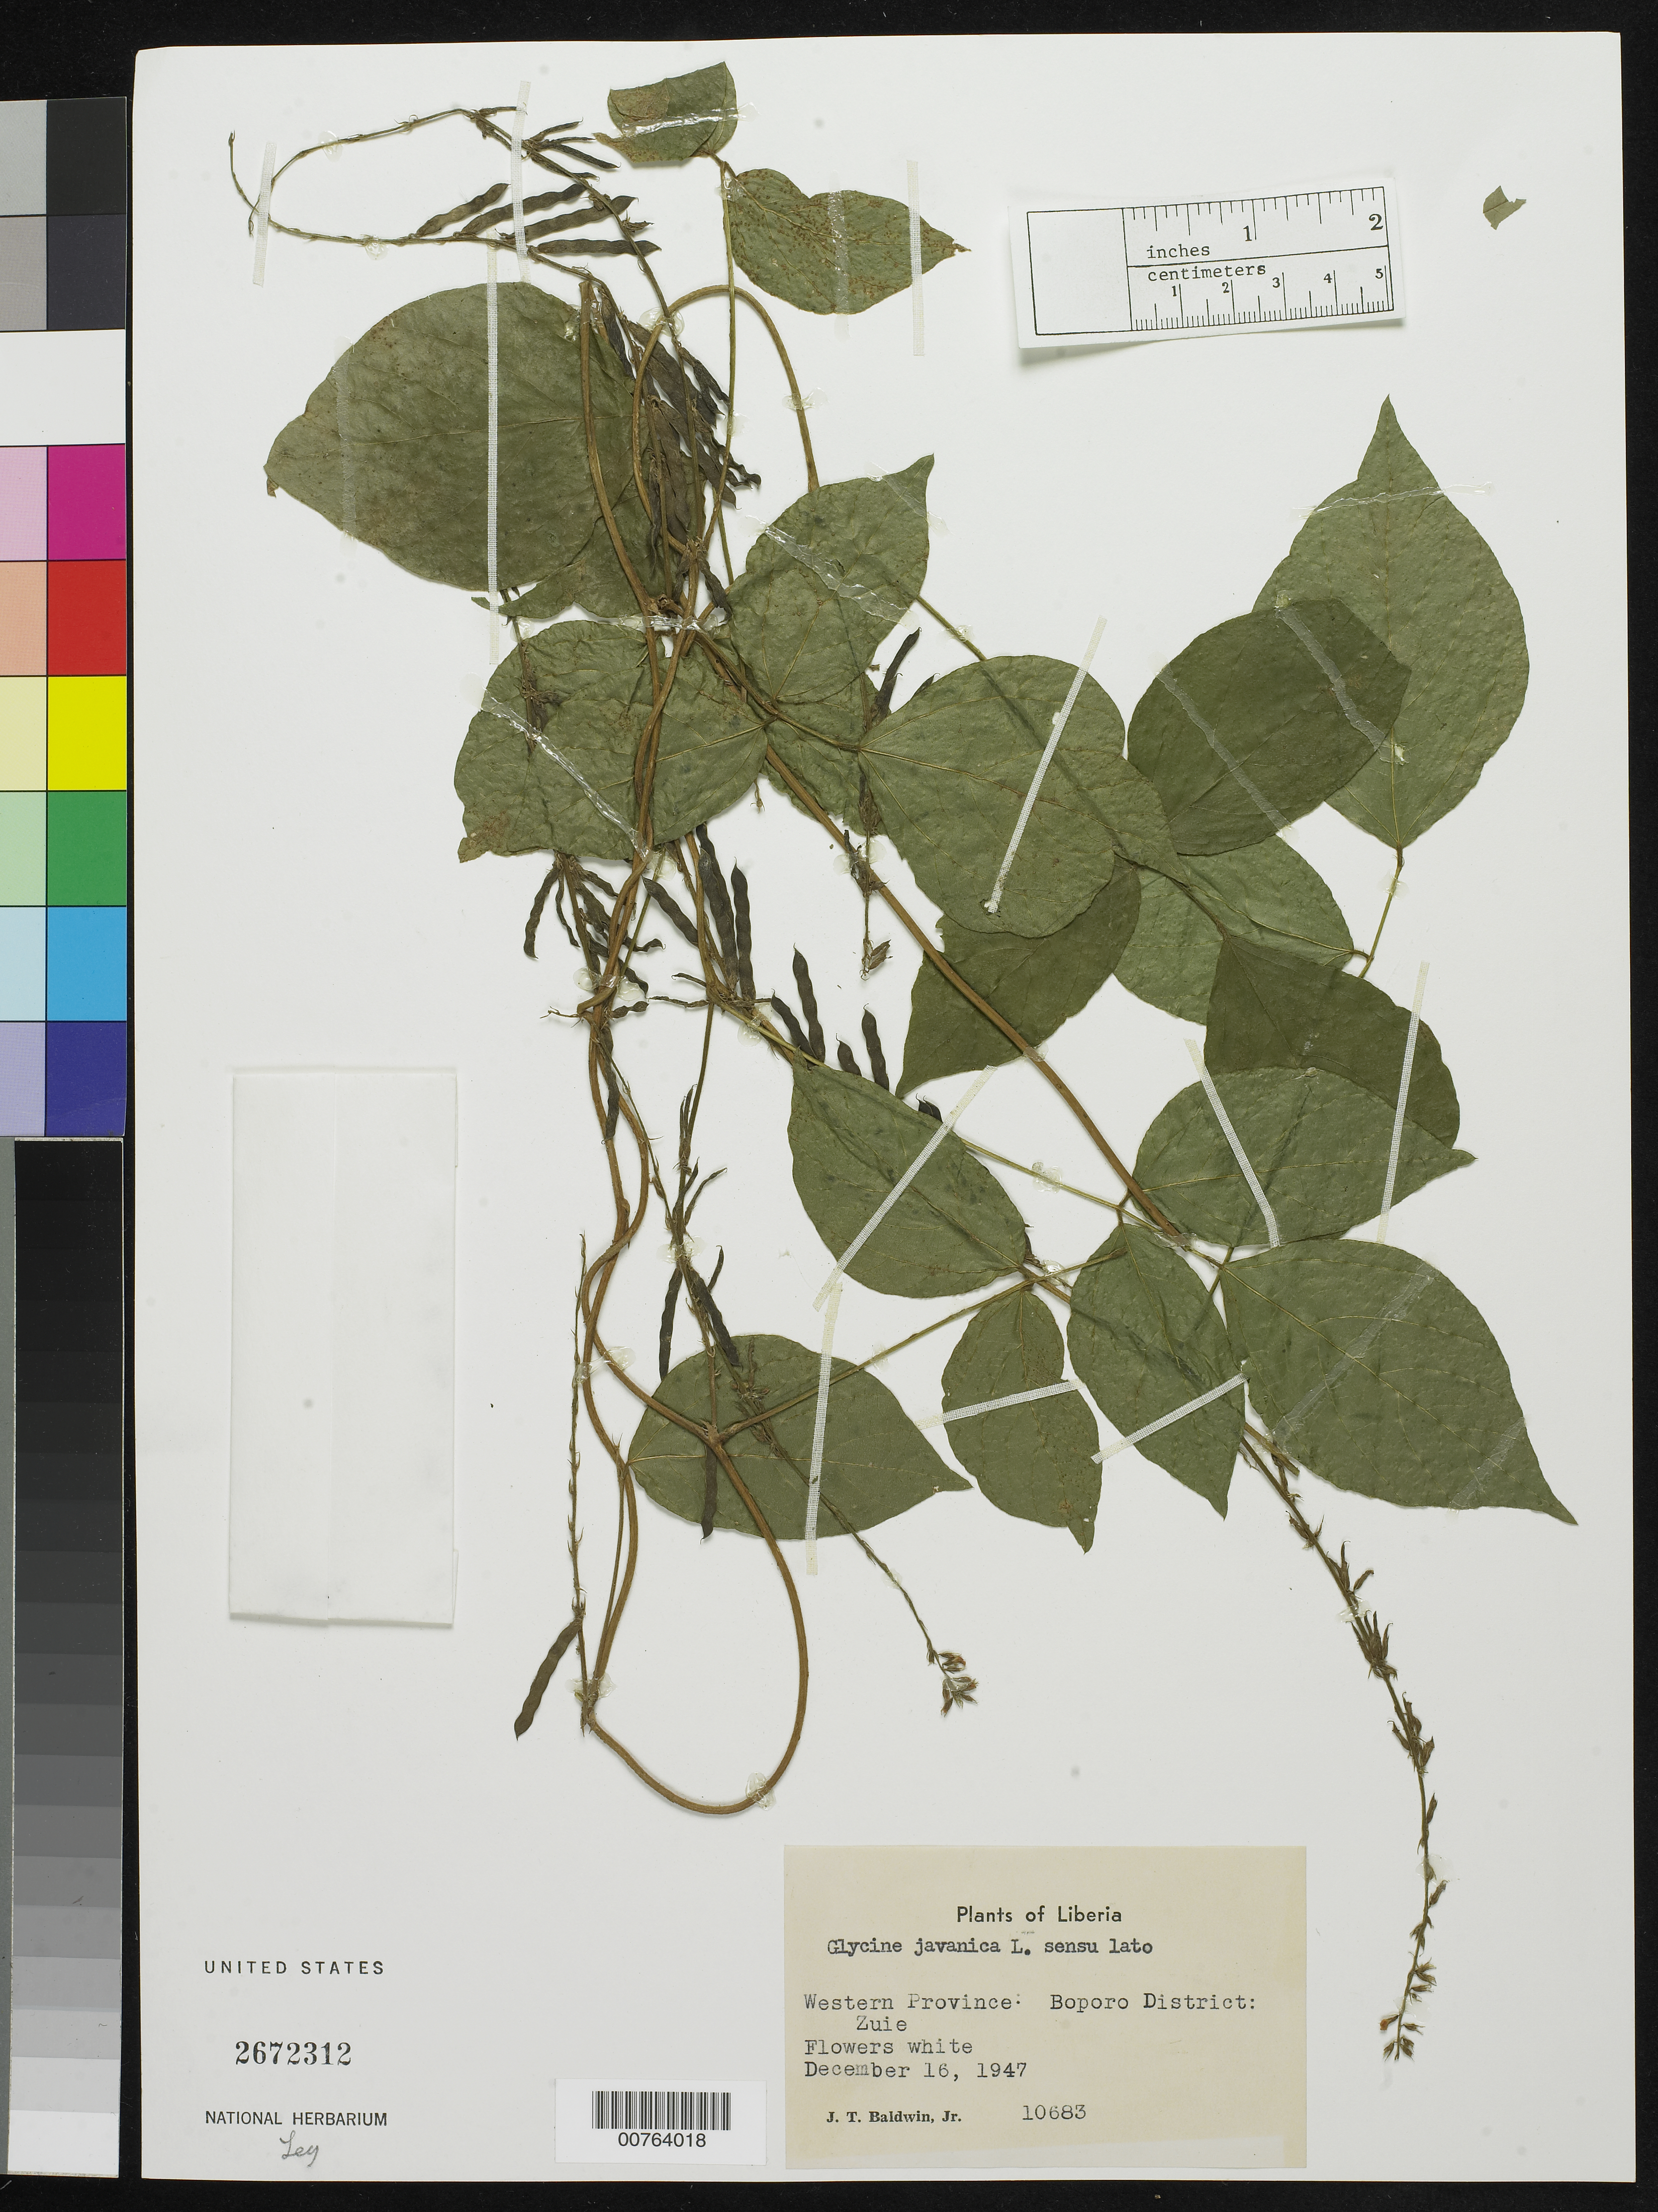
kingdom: Plantae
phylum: Tracheophyta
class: Magnoliopsida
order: Fabales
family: Fabaceae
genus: Neonotonia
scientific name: Neonotonia wightii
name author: (Arn.) J.A. Lackey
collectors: J. T. Baldwin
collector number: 10683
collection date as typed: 16 Dec 1947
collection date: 1947-12-16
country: Liberia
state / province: Gbarpolu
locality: Western Province: Boporo District: Zuie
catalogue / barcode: US 2672312